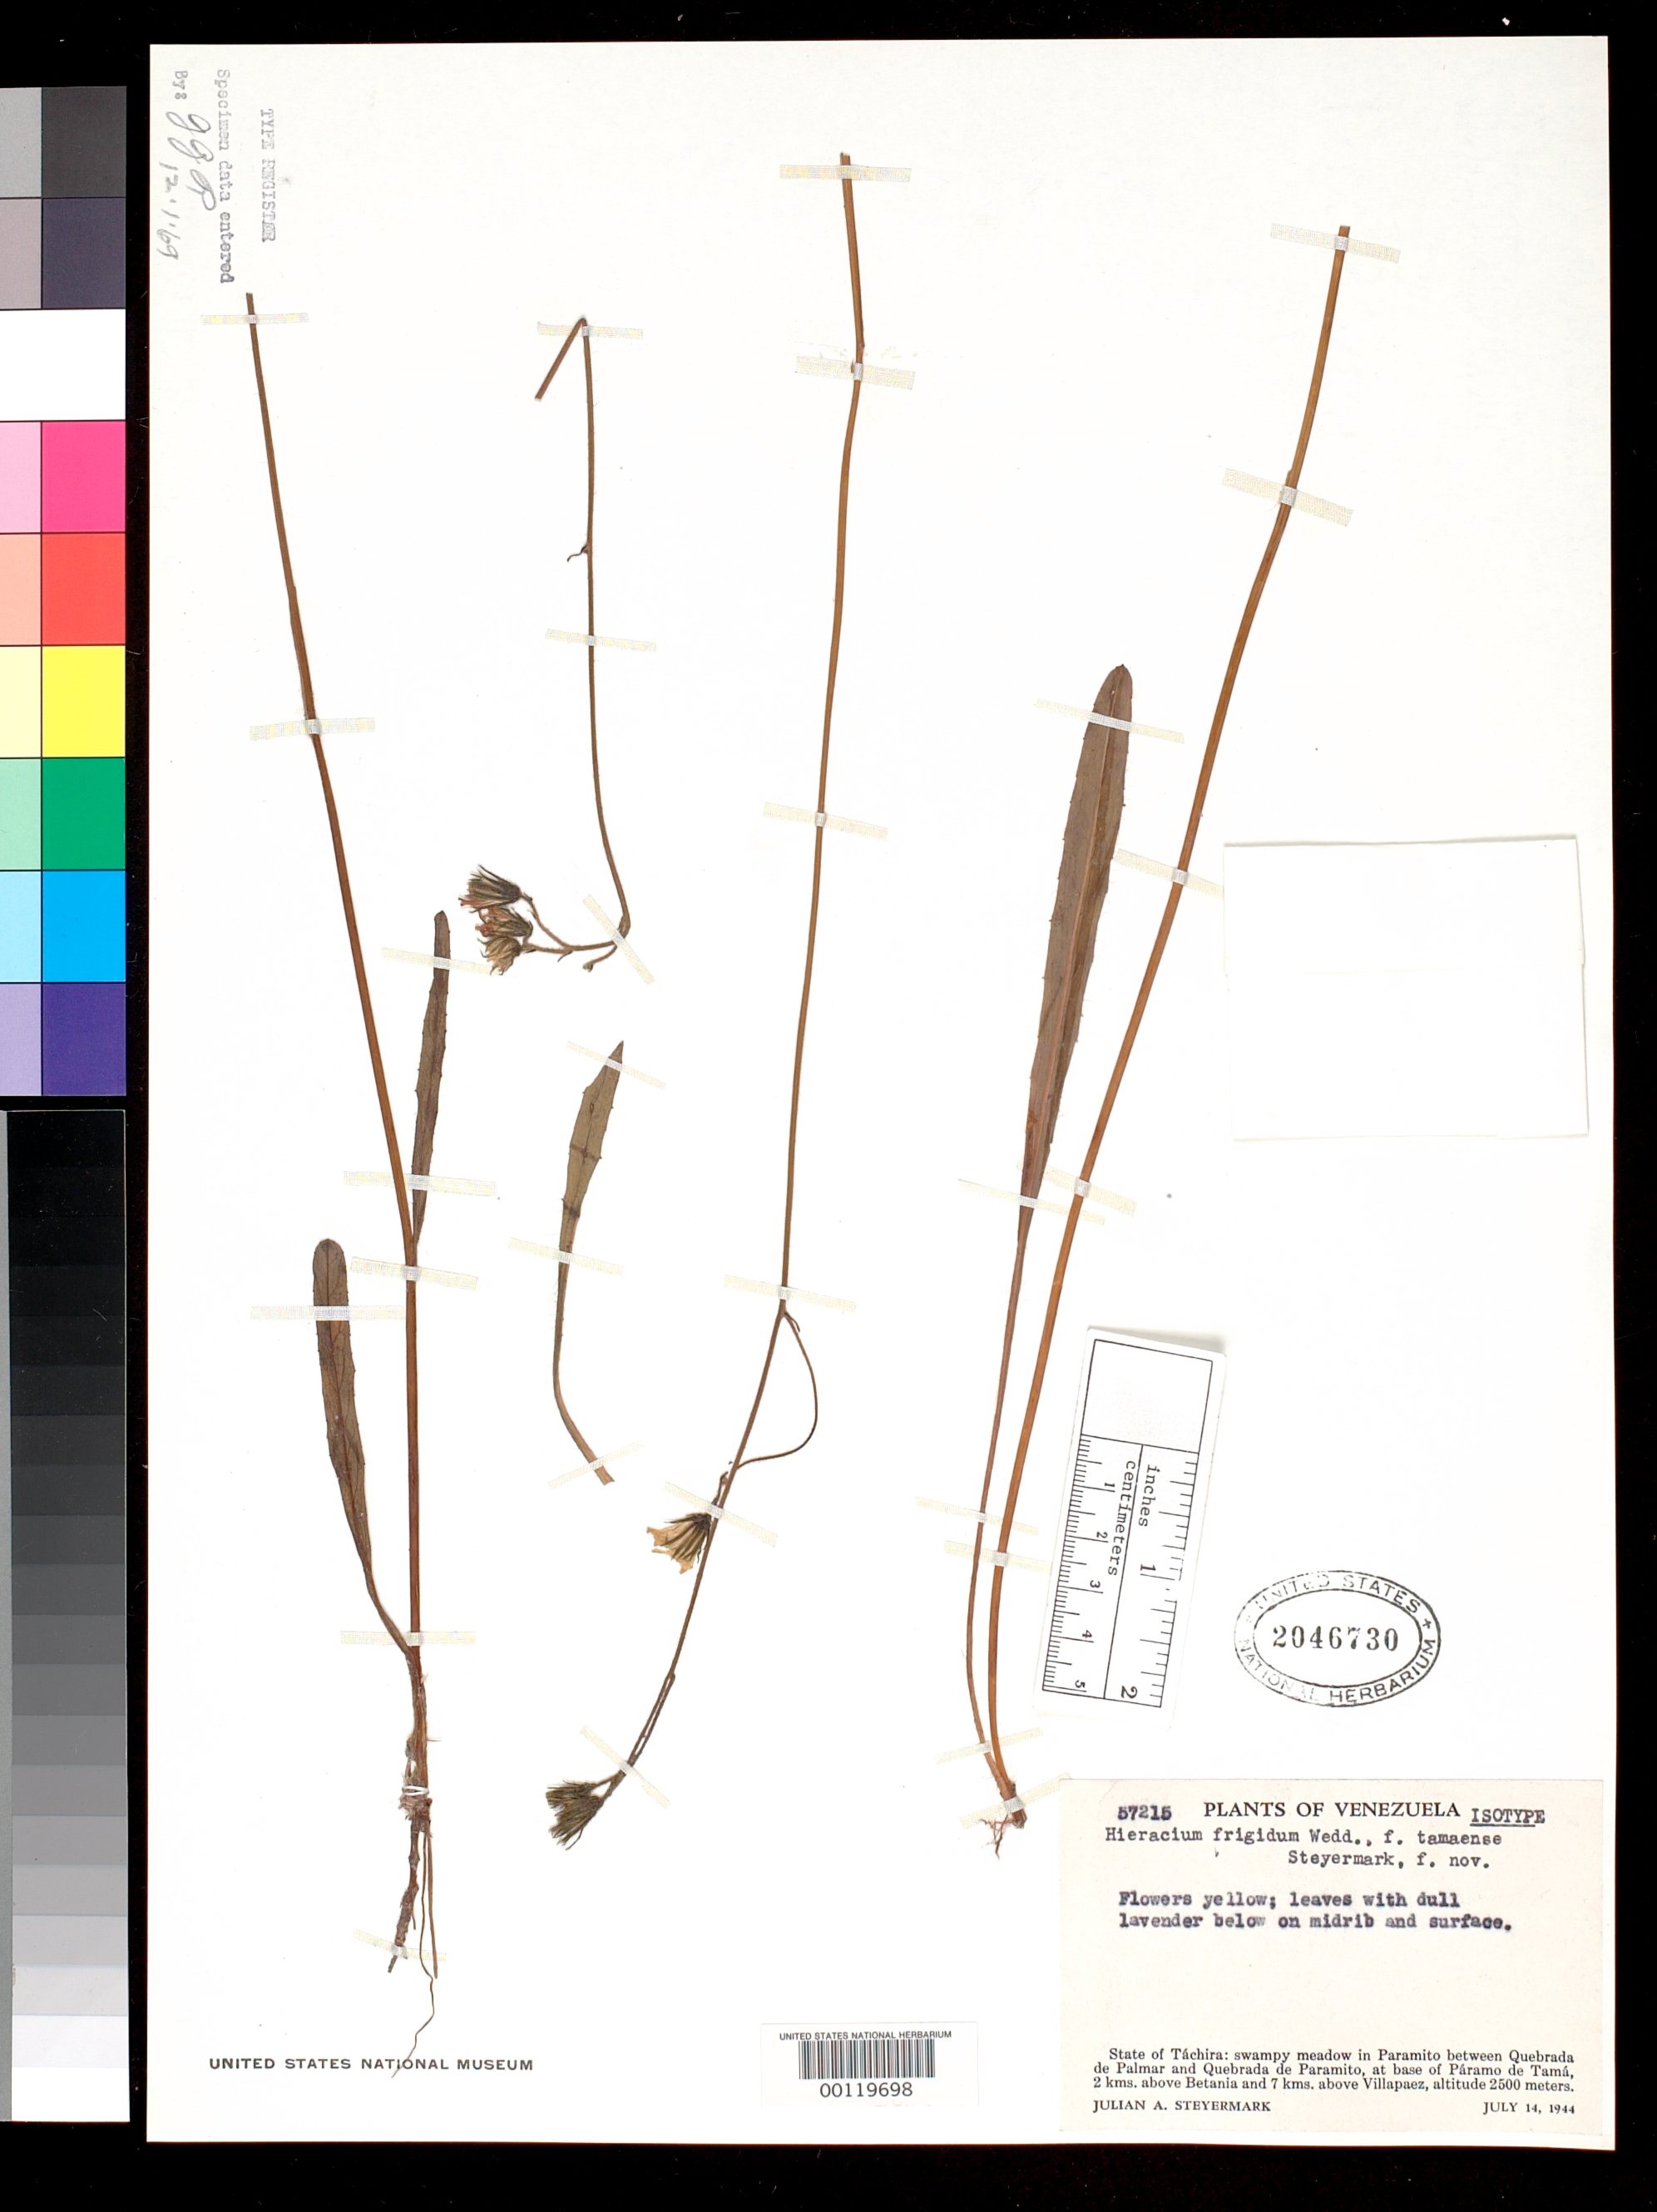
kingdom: Plantae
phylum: Tracheophyta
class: Magnoliopsida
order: Asterales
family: Asteraceae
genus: Hieracium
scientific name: Hieracium frigidum f. tamaense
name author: Steyerm.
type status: Isotype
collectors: J. Steyermark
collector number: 57215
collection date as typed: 14 Jul 1944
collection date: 1944-07-14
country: Venezuela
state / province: Tachira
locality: Betania.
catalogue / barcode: US 2046730